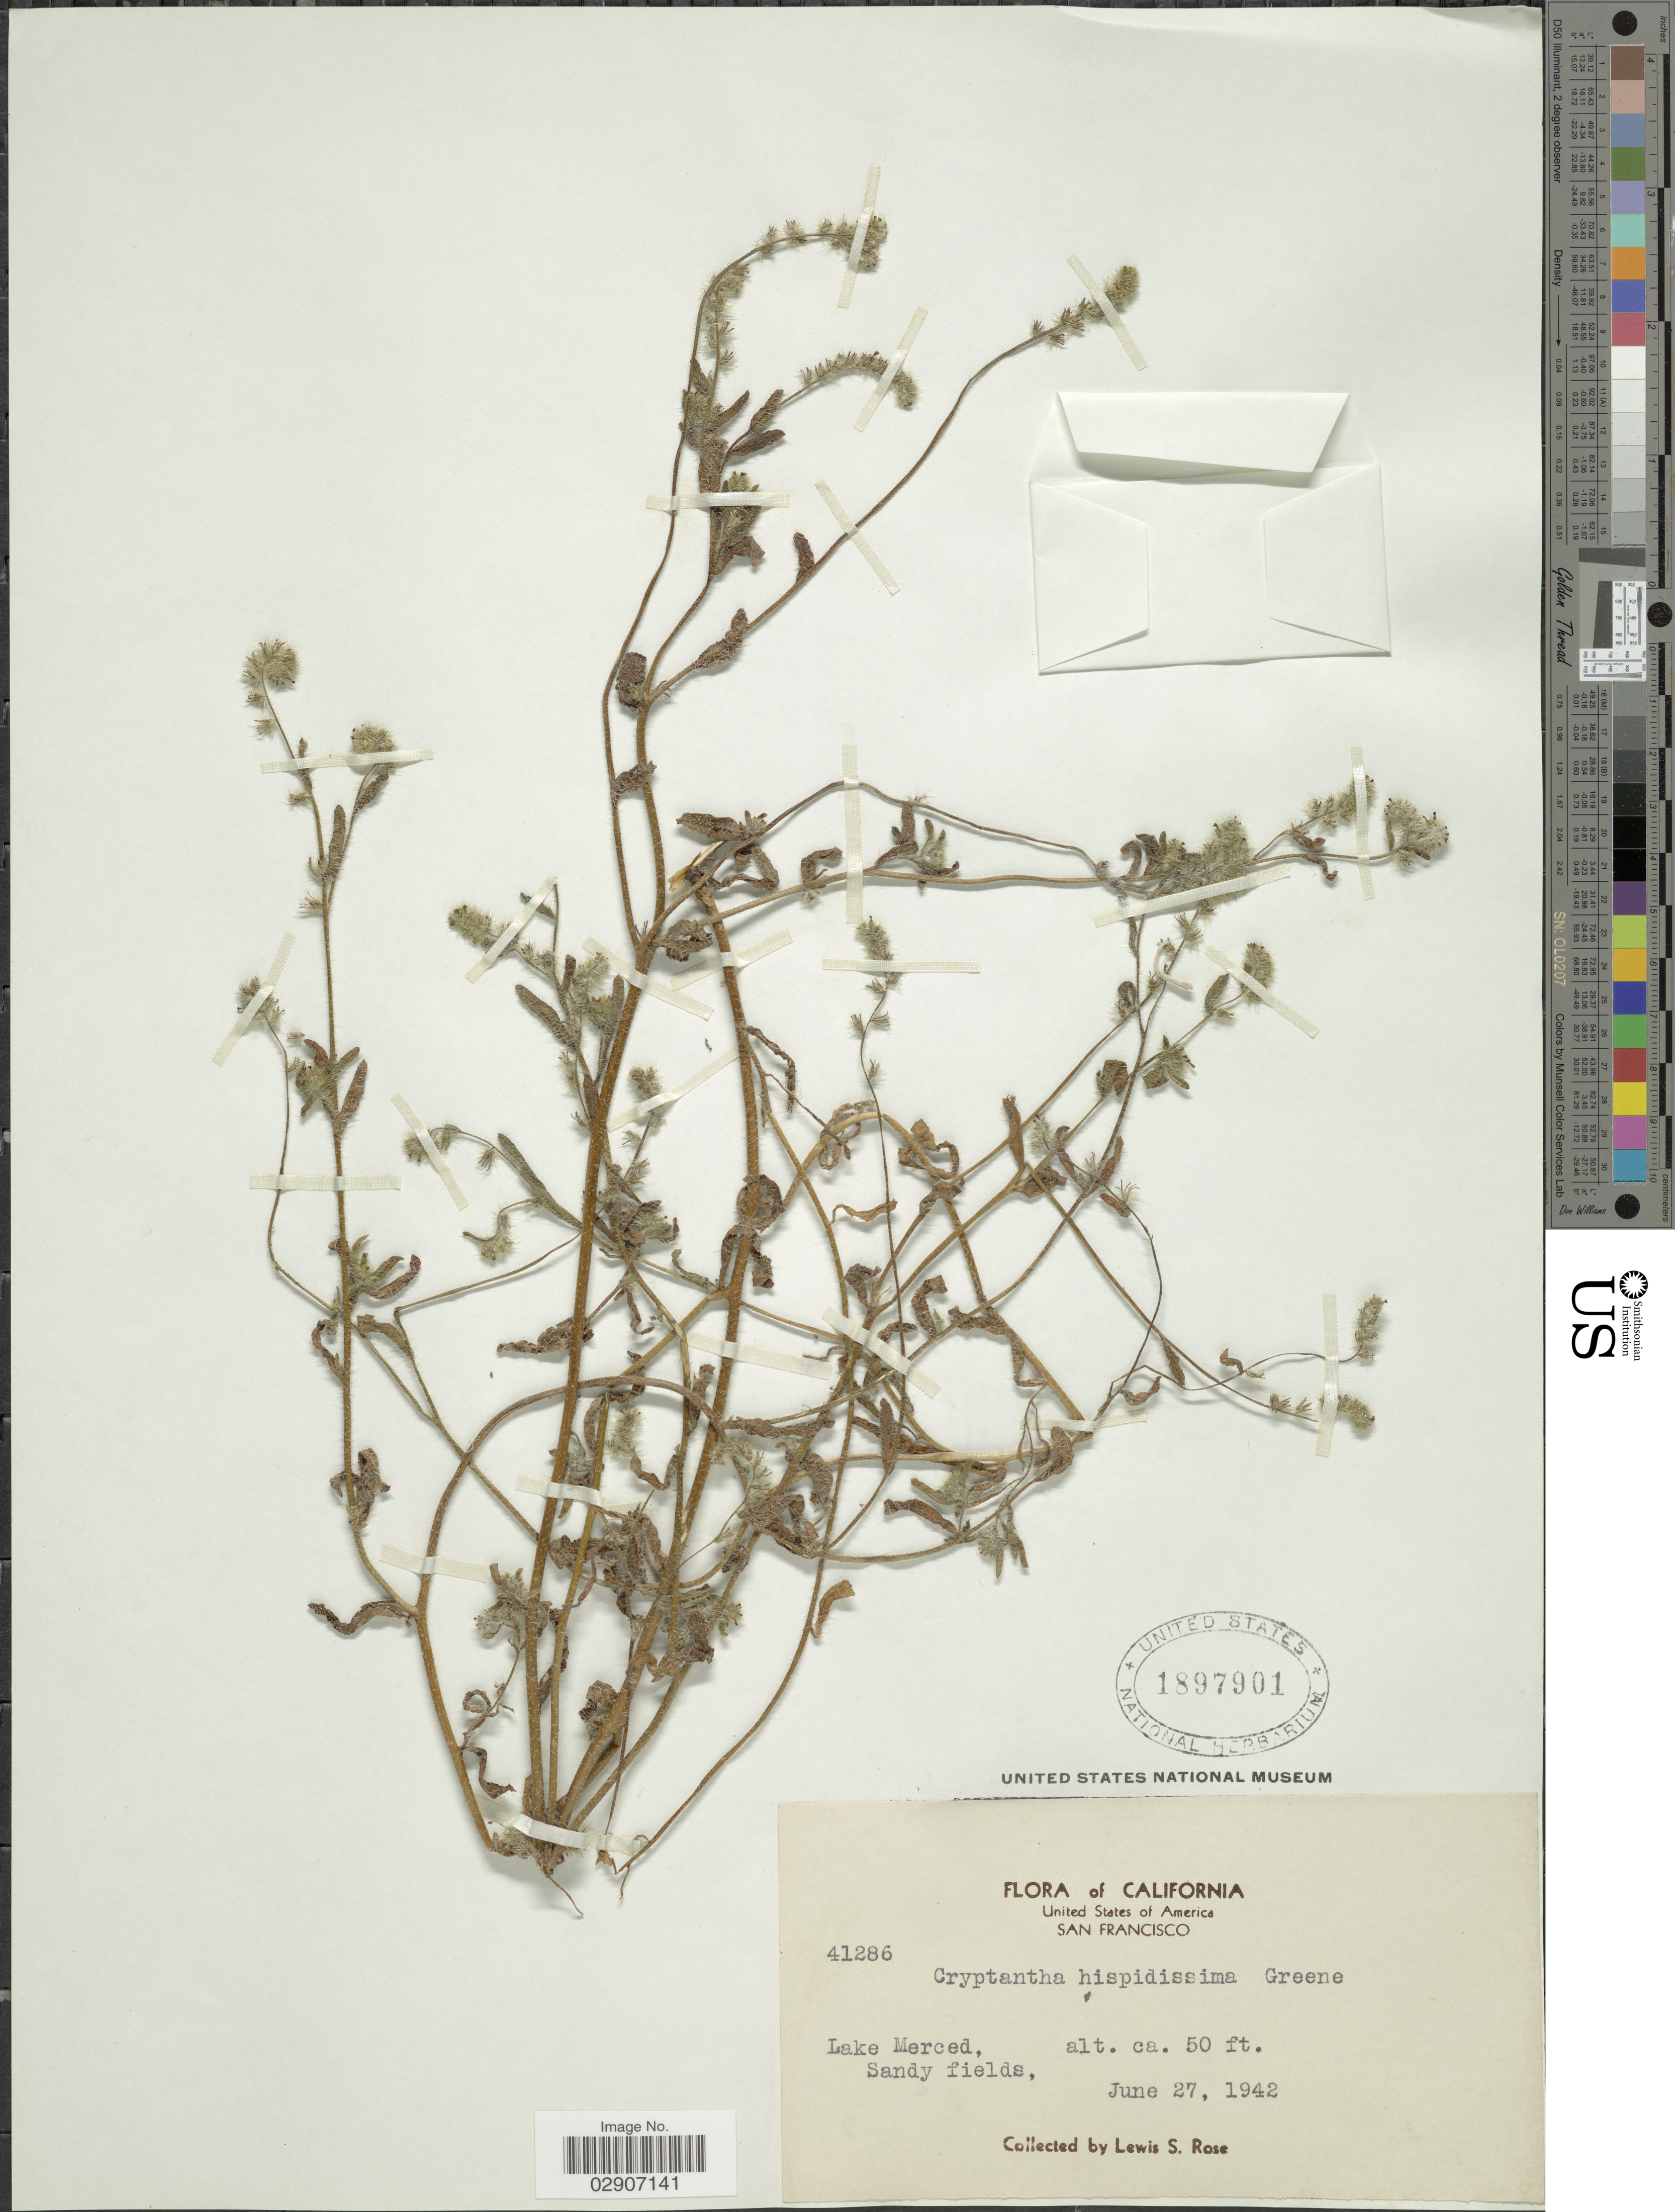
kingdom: Plantae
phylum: Tracheophyta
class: Magnoliopsida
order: Boraginales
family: Boraginaceae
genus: Cryptantha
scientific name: Cryptantha clevelandii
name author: Greene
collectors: L. S. Rose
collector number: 41286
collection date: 1942-06-27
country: United States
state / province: California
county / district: San Francisco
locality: San Francisco. Lake Merced, Sandy fields.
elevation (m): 15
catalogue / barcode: US 1897901